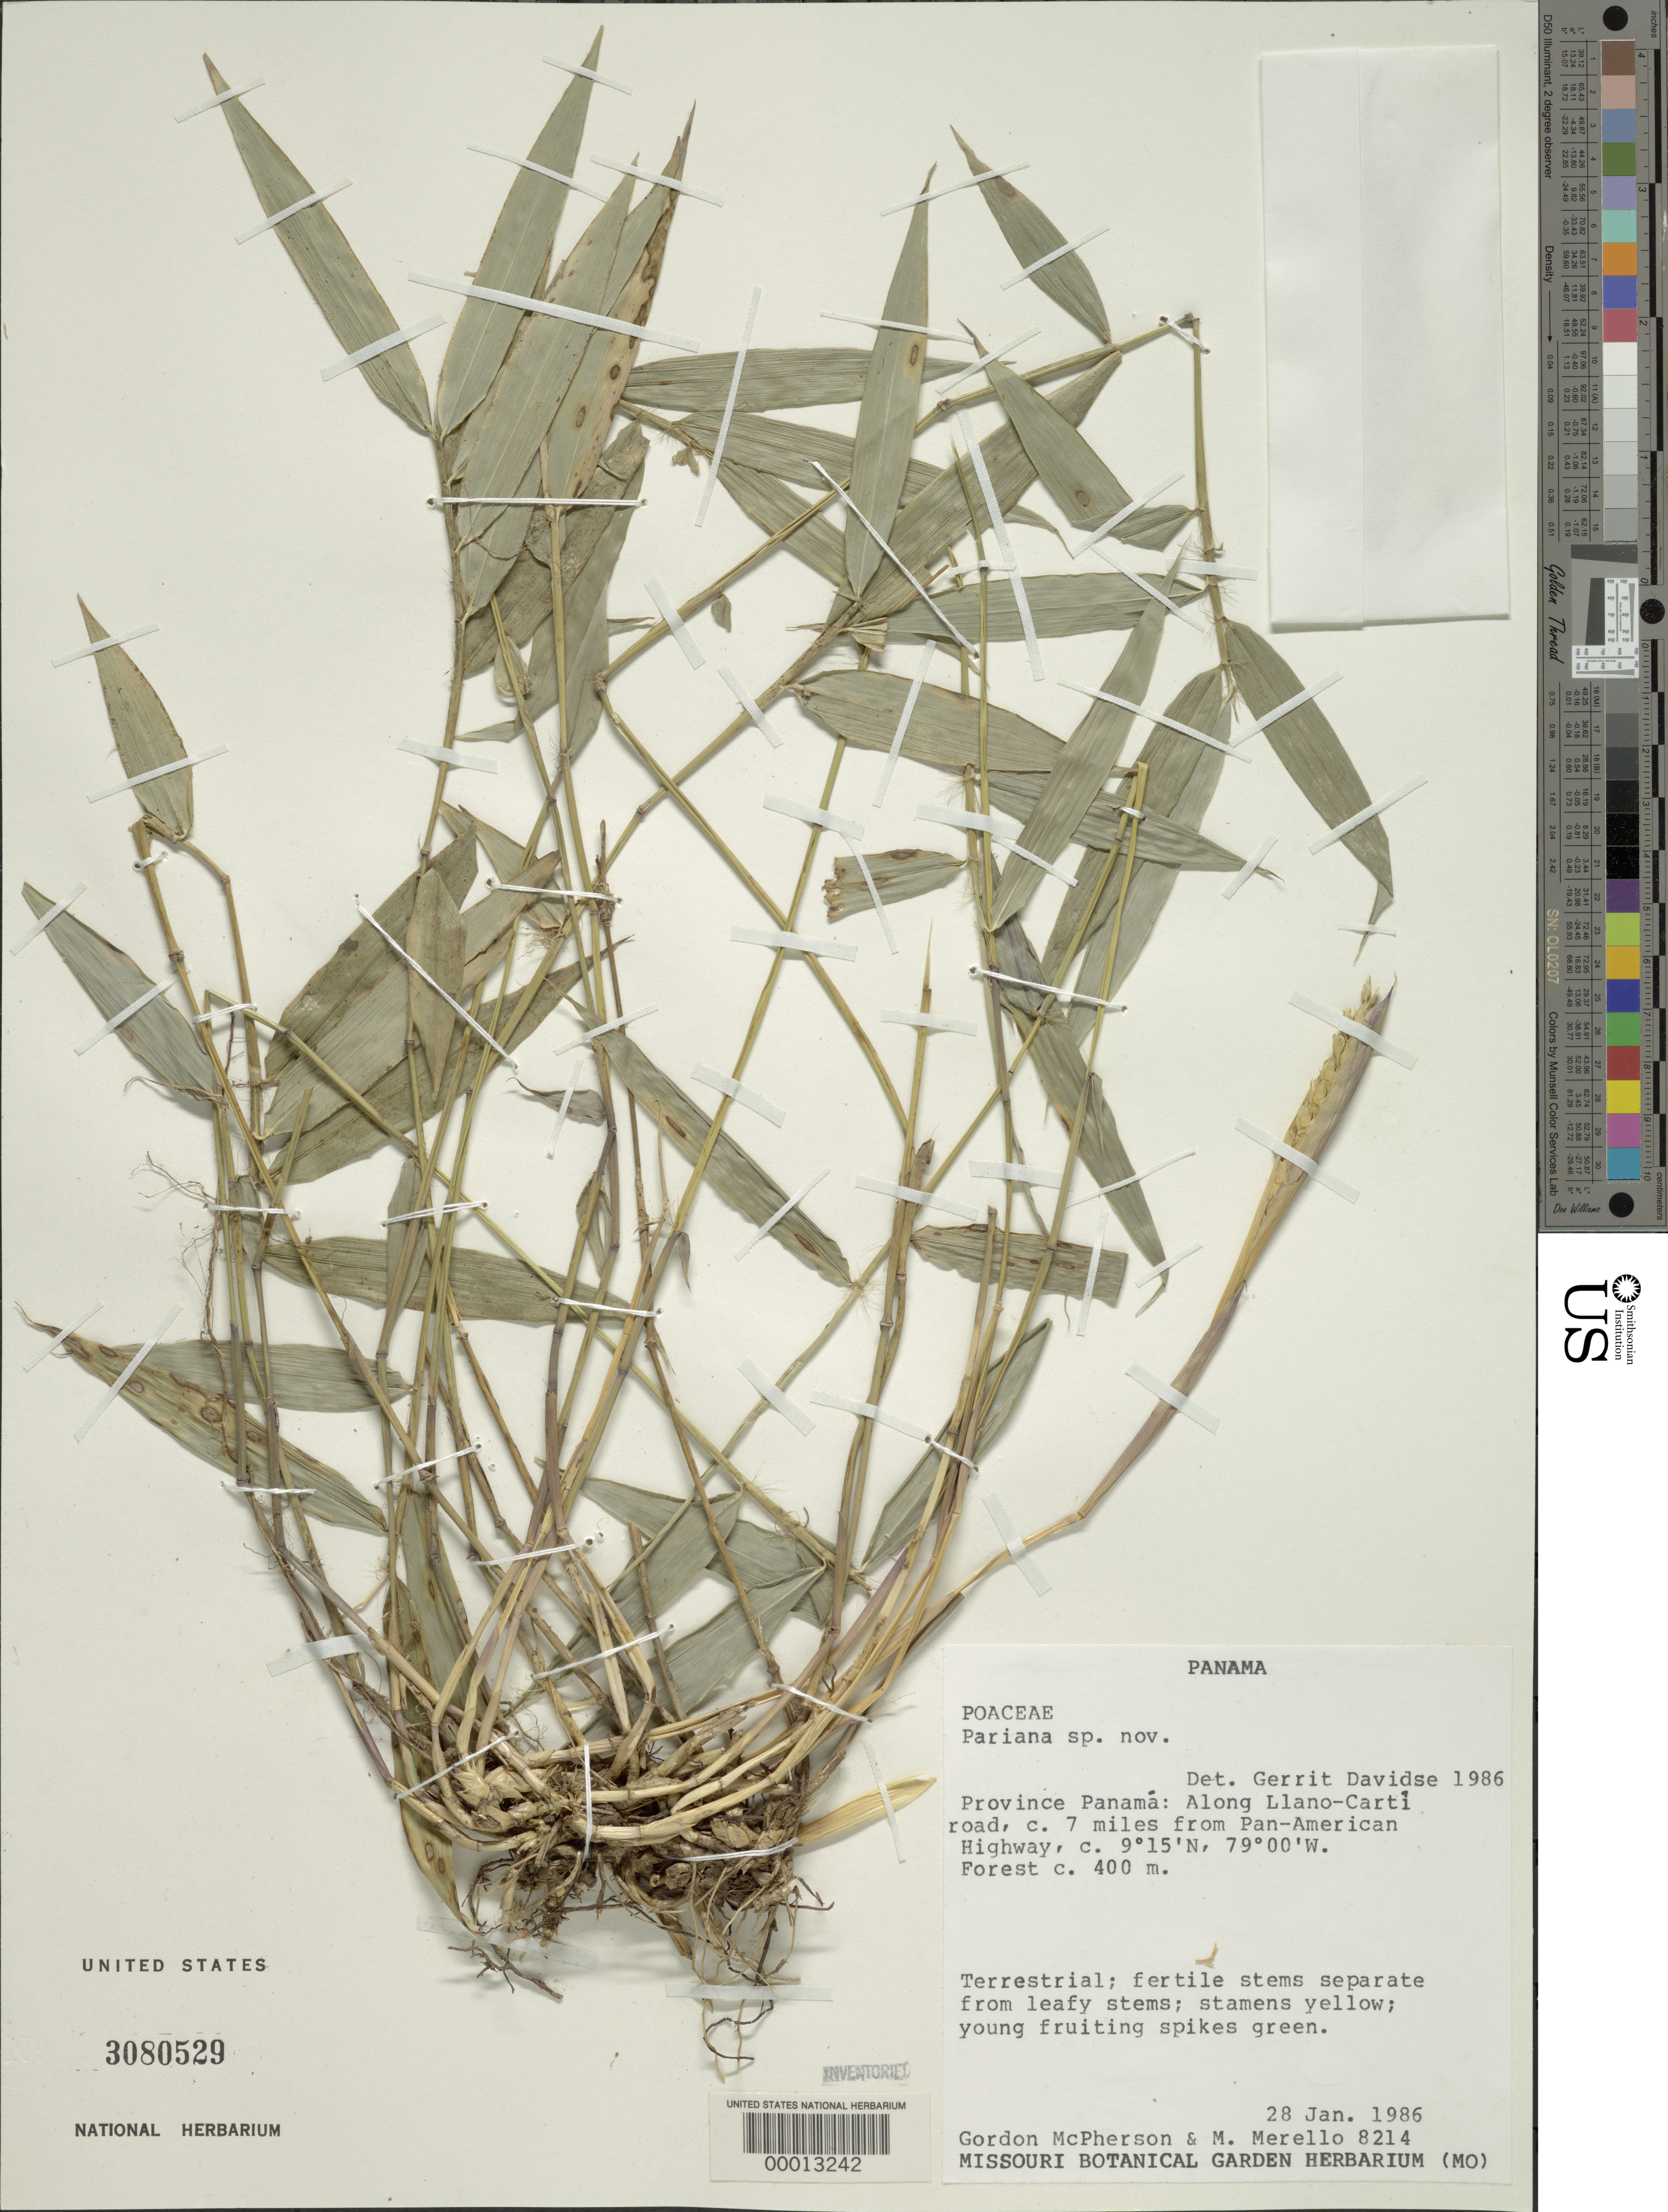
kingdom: Plantae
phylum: Tracheophyta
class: Liliopsida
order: Poales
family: Poaceae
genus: Pariana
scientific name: Pariana sp.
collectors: G. D. McPherson & M. Merello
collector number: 8214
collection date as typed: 28 Jan 1986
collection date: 1986-01-28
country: Panama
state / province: Panamá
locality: Llano-Carti road., 7 mi from Pan American Highway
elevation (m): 400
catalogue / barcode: US 3080529